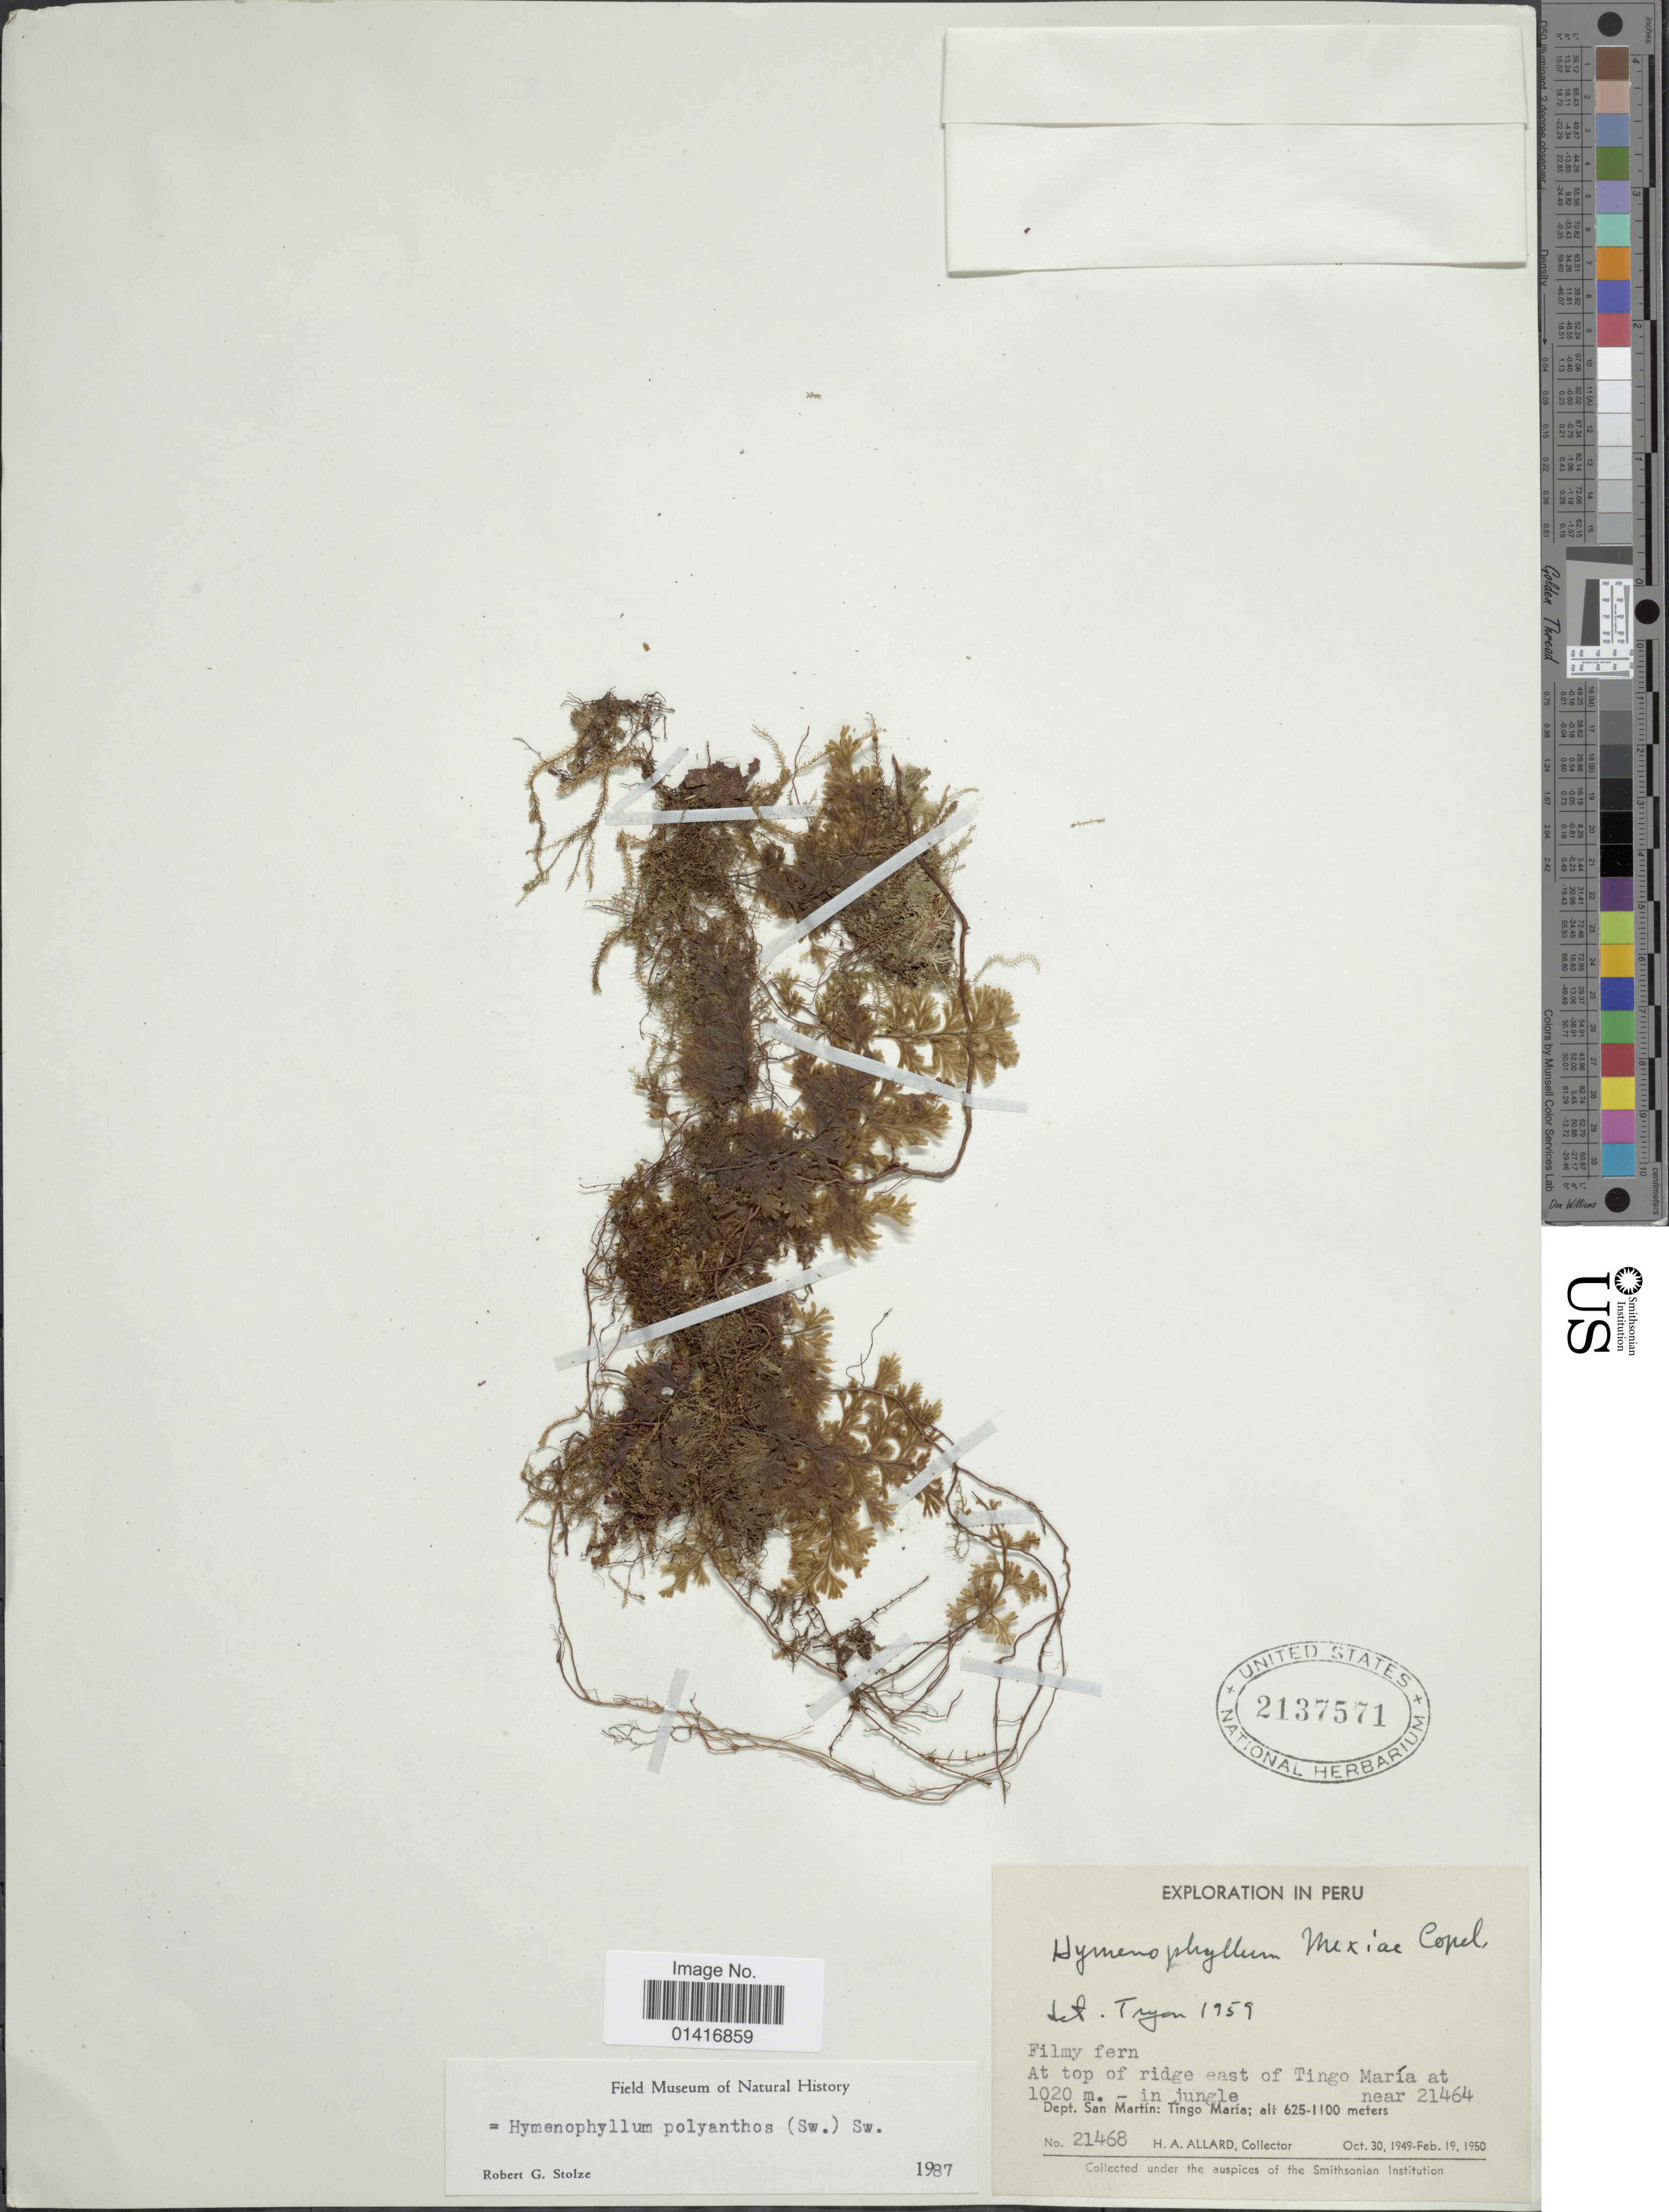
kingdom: Plantae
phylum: Tracheophyta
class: Polypodiopsida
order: Hymenophyllales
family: Hymenophyllaceae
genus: Hymenophyllum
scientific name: Hymenophyllum polyanthos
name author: (Sw.) Sw.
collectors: H. A. Allard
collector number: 21468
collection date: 1949-10-30/1950-02-19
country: Peru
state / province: San Martín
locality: At top of Ridge east of Tingo María in jungle near 21464. dept. San Martin: Tingo Maria.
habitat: at top of ridge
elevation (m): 1020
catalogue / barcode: US 2137571